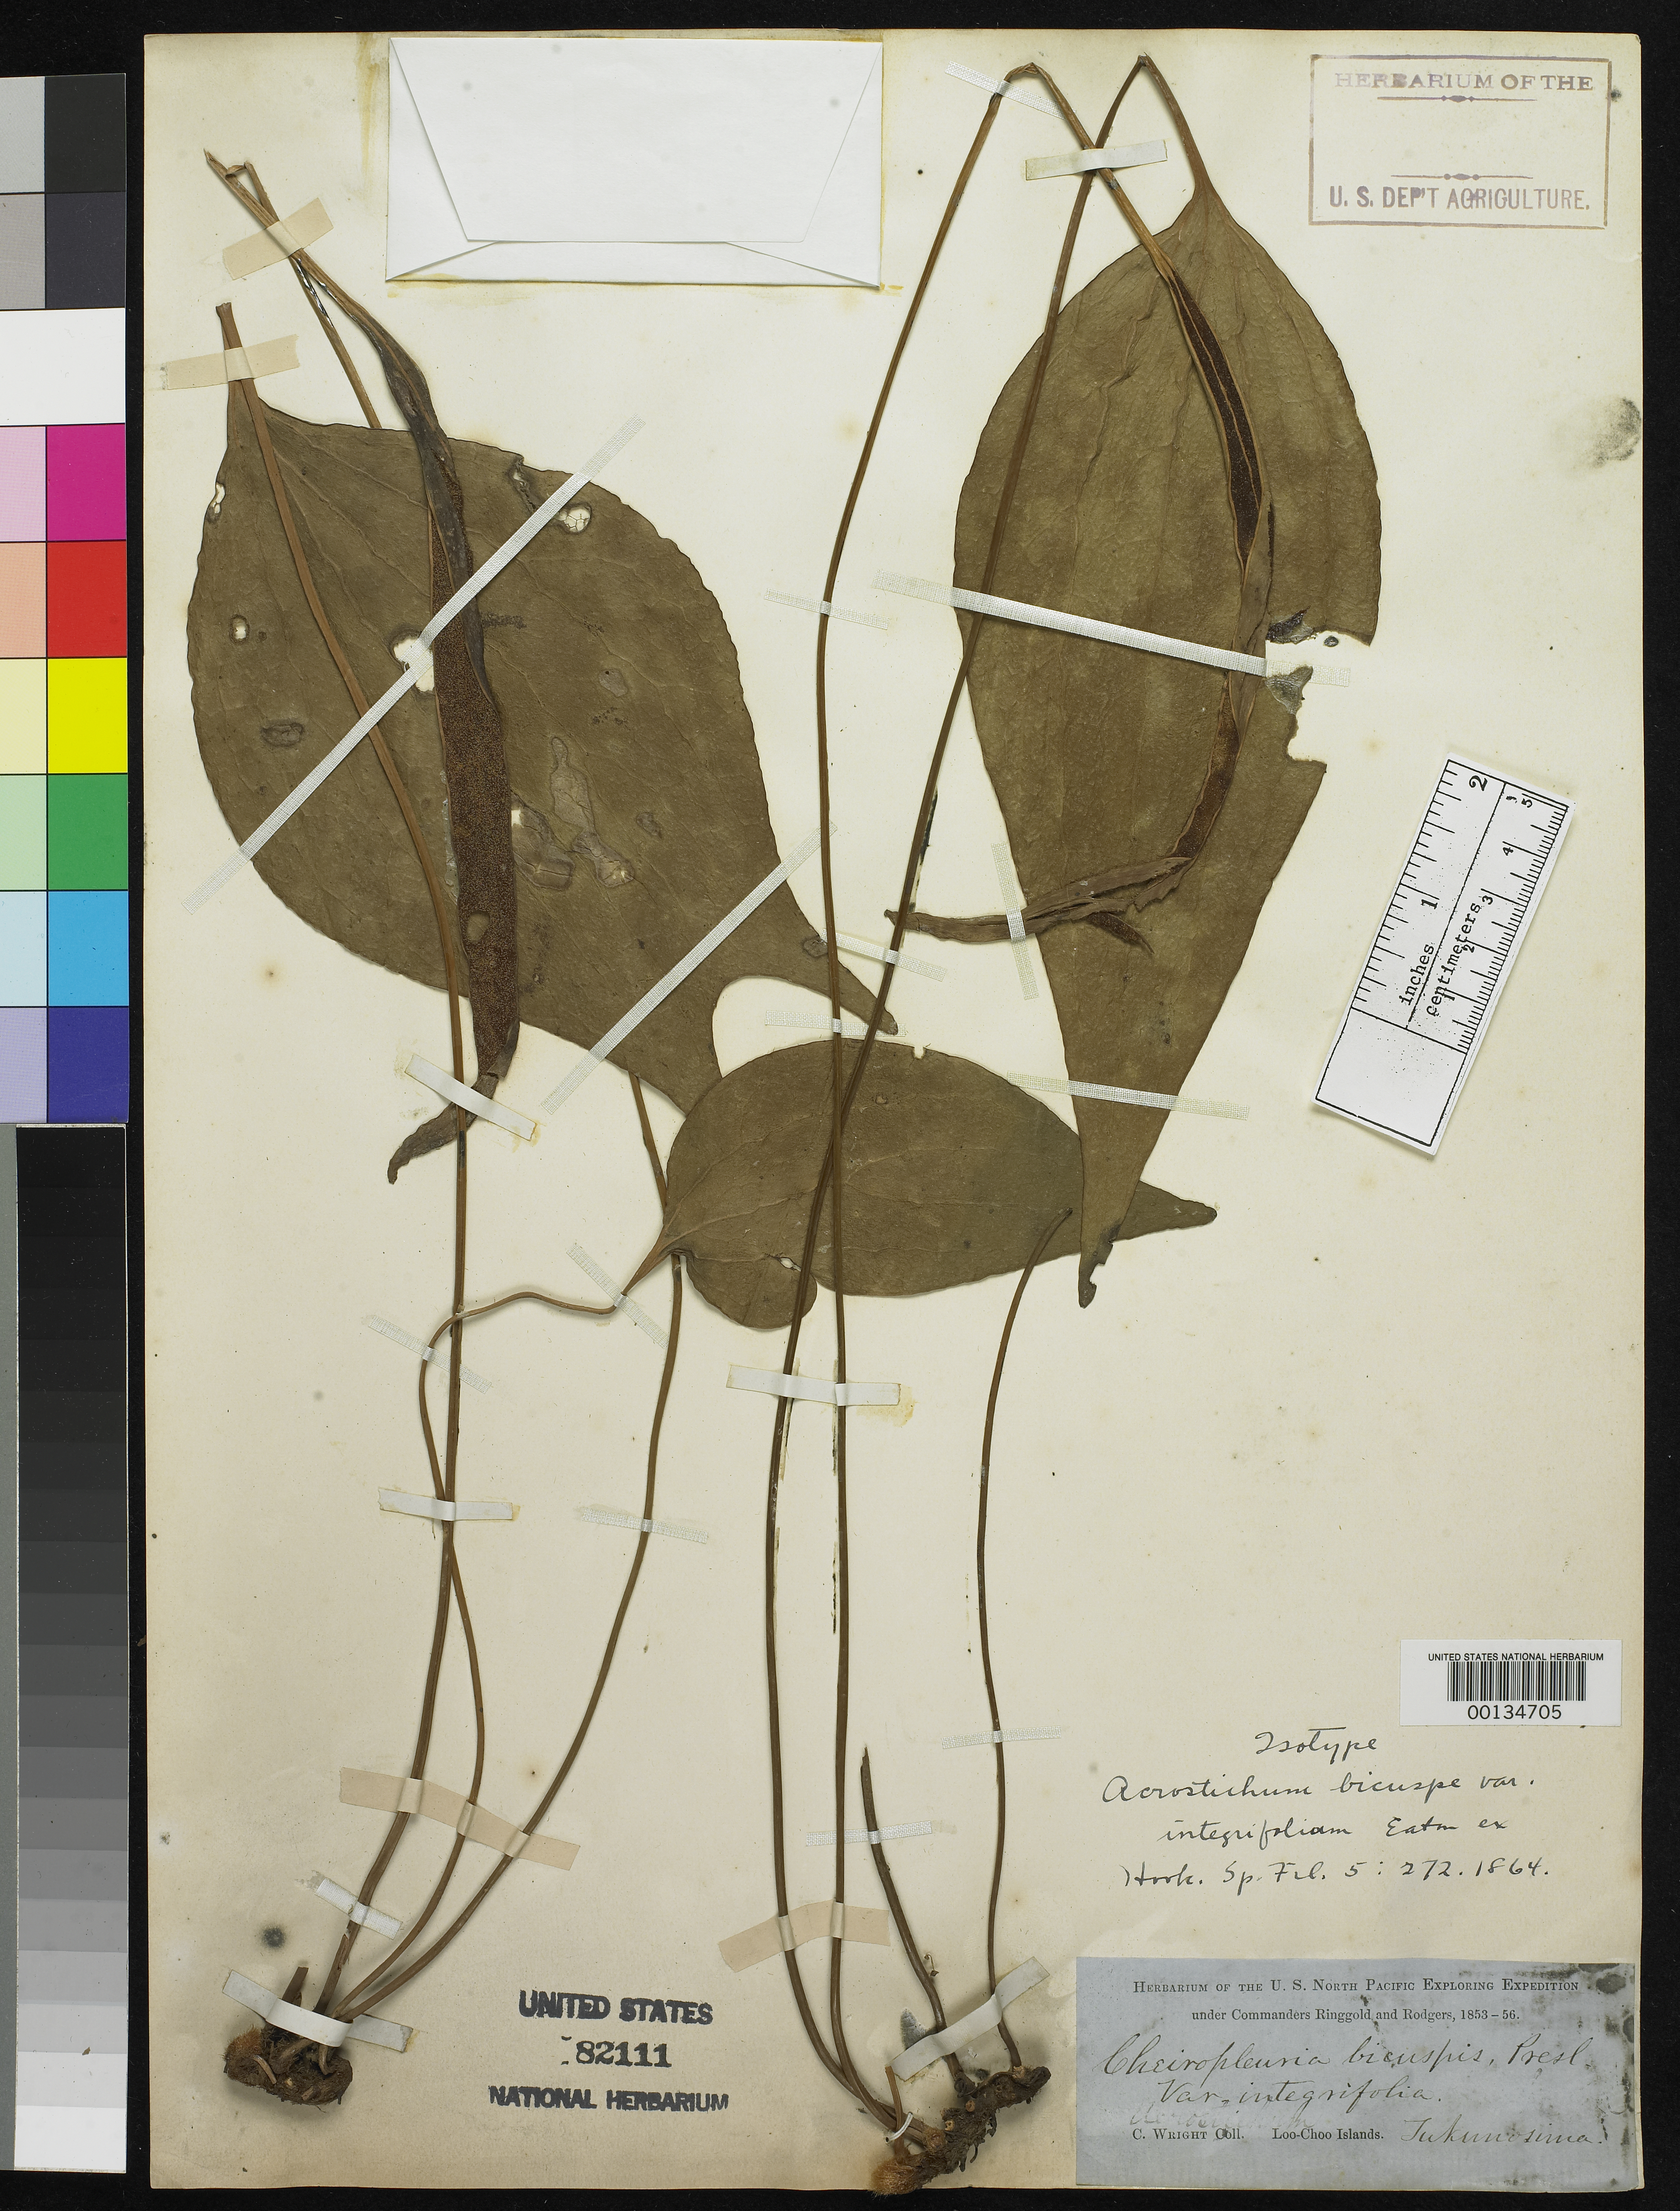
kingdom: Plantae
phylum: Tracheophyta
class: Polypodiopsida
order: Polypodiales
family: Pteridaceae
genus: Acrostichum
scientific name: Acrostichum bicuspe var. integrifolium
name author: D.C. Eaton ex Hook.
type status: Type Collection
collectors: C. Wright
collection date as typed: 1853 to -- --- 1856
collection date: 1853/1856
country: Japan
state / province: Okinawa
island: Liu Kiu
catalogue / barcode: US 82111